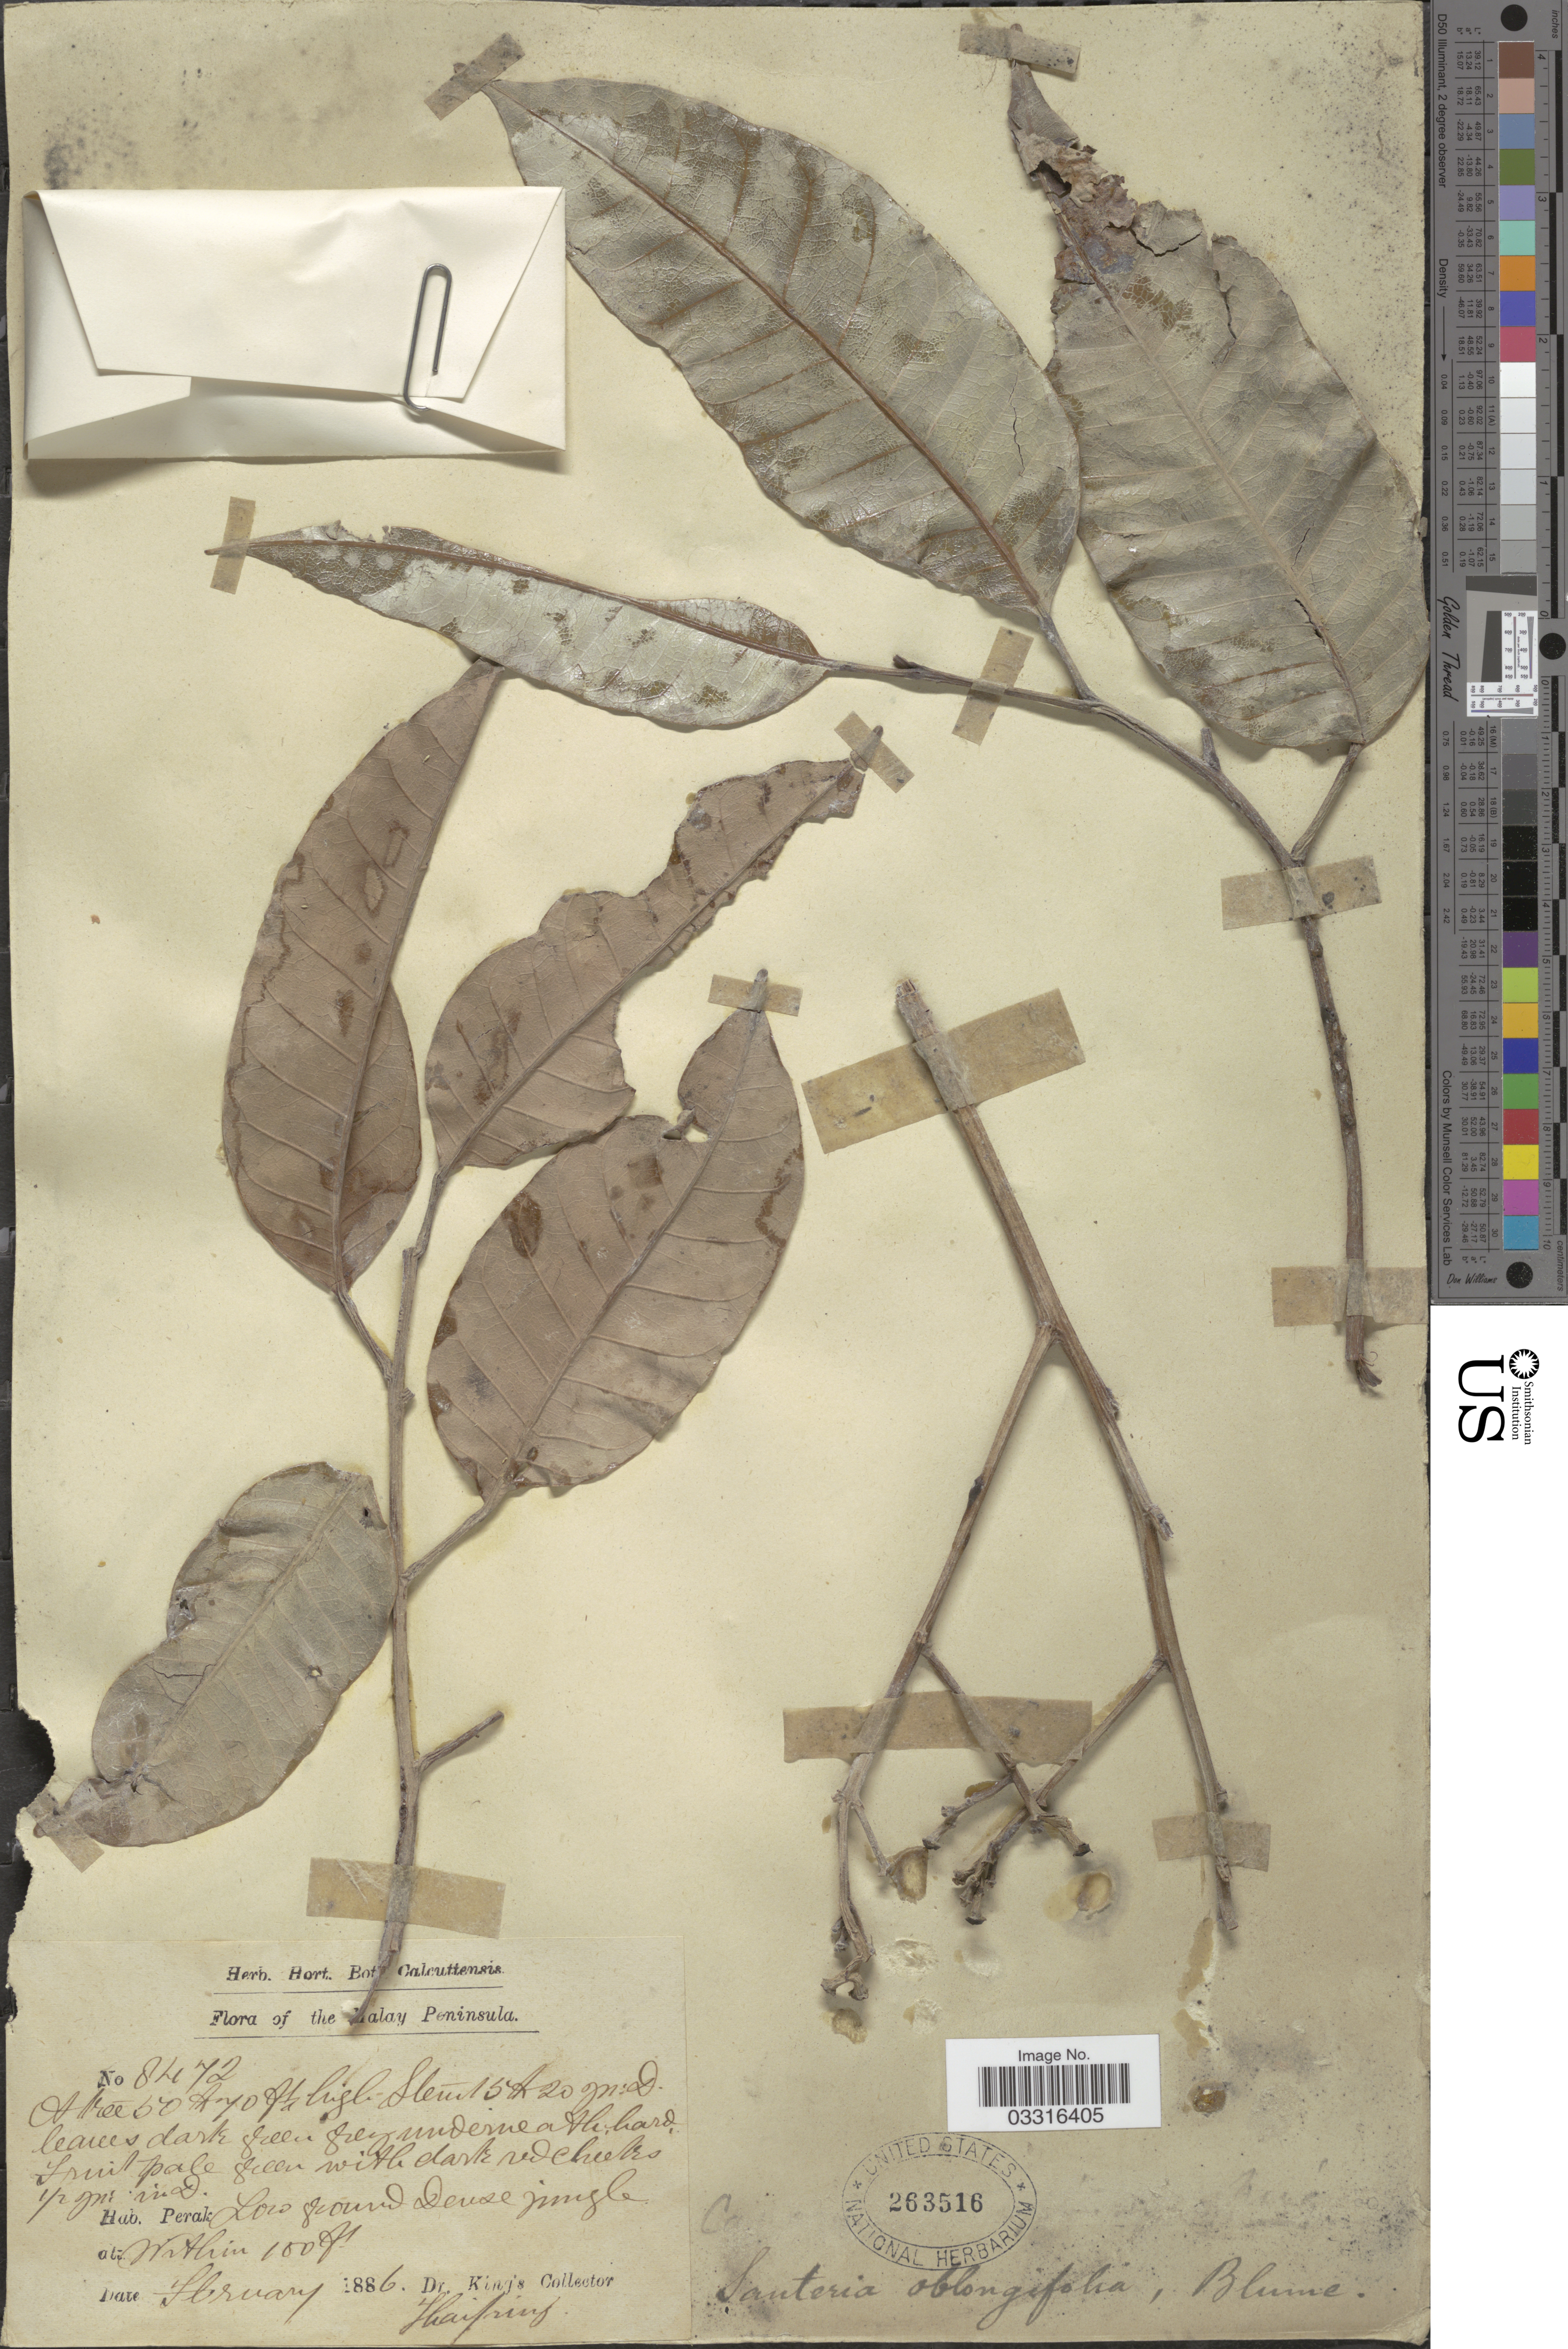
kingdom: Plantae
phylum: Tracheophyta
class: Magnoliopsida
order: Sapindales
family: Burseraceae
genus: Santiria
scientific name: Santiria oblongifolia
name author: Blume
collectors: Dr. King's collector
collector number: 8472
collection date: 1886-02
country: Malaysia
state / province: Perak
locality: Malay Peninsula. Perak. Low ground, Dense jungle. Thaiping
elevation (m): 30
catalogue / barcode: US 263516